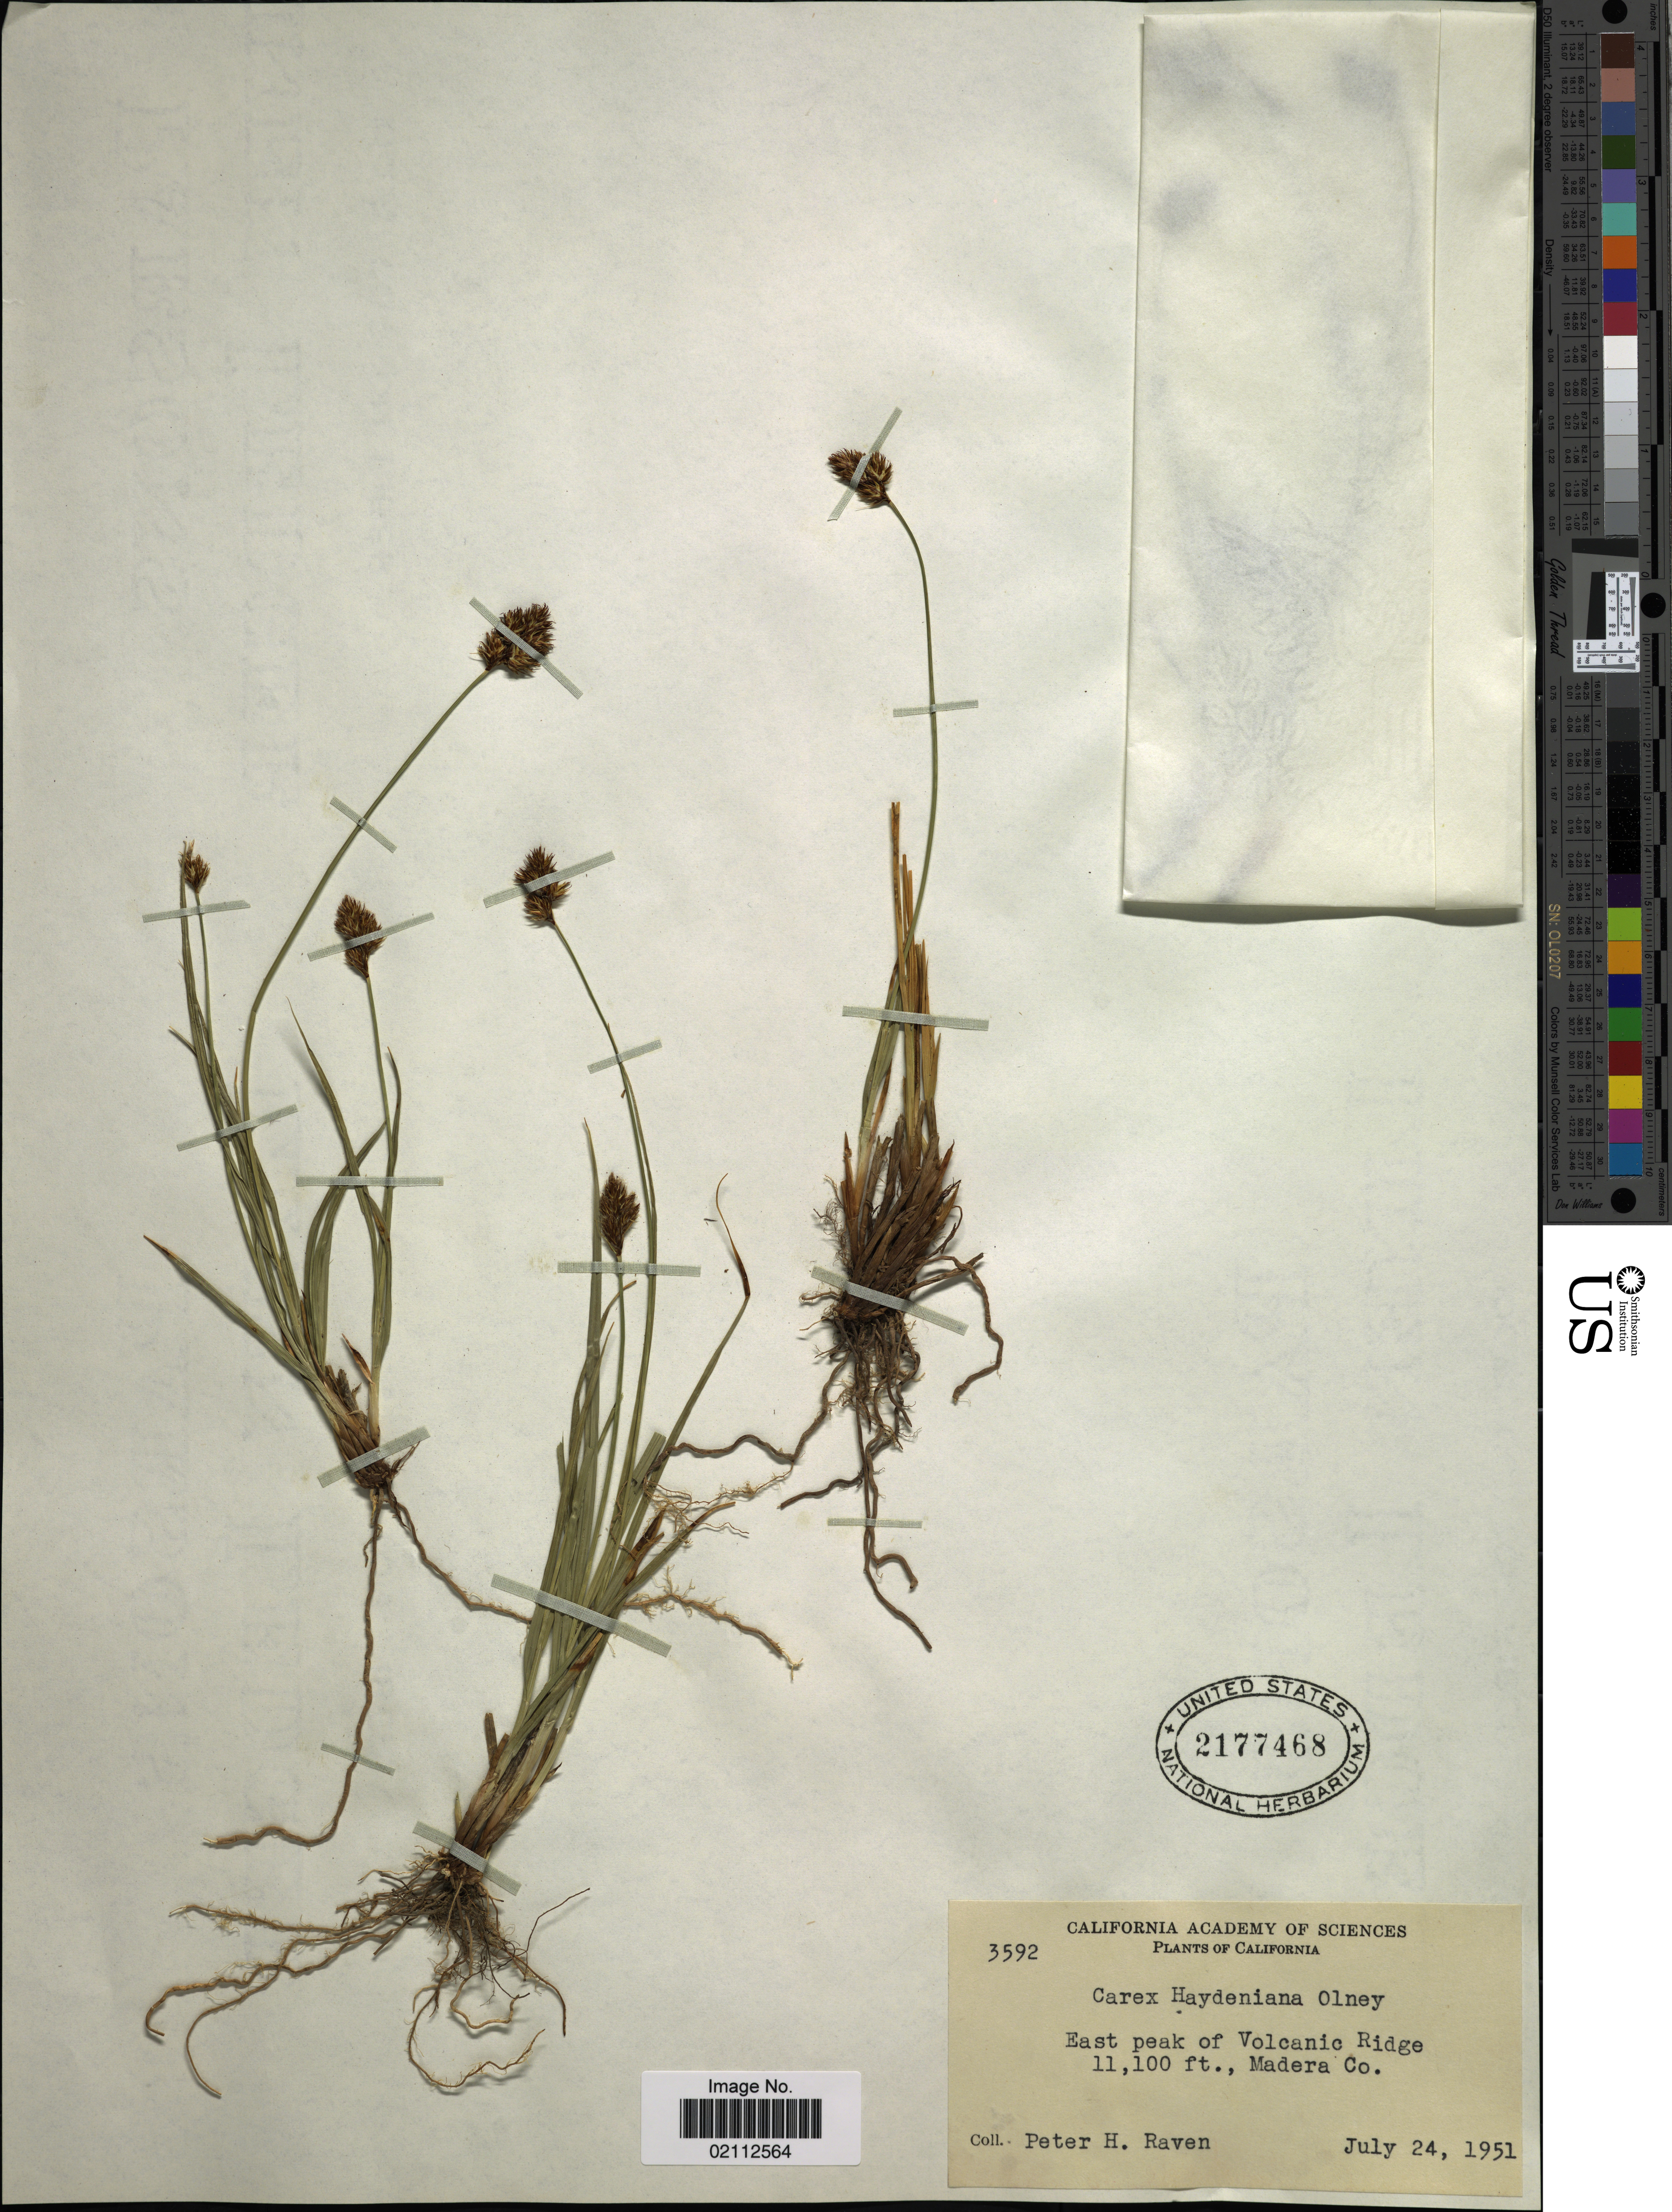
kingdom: Plantae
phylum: Tracheophyta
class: Liliopsida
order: Poales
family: Cyperaceae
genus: Carex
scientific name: Carex haydeniana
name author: Olney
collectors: P. Raven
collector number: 3592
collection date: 1951-07-24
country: United States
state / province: California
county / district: Madera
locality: East peak of Volcanic Ridge, Madera Co.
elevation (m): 3383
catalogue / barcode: US 2177468